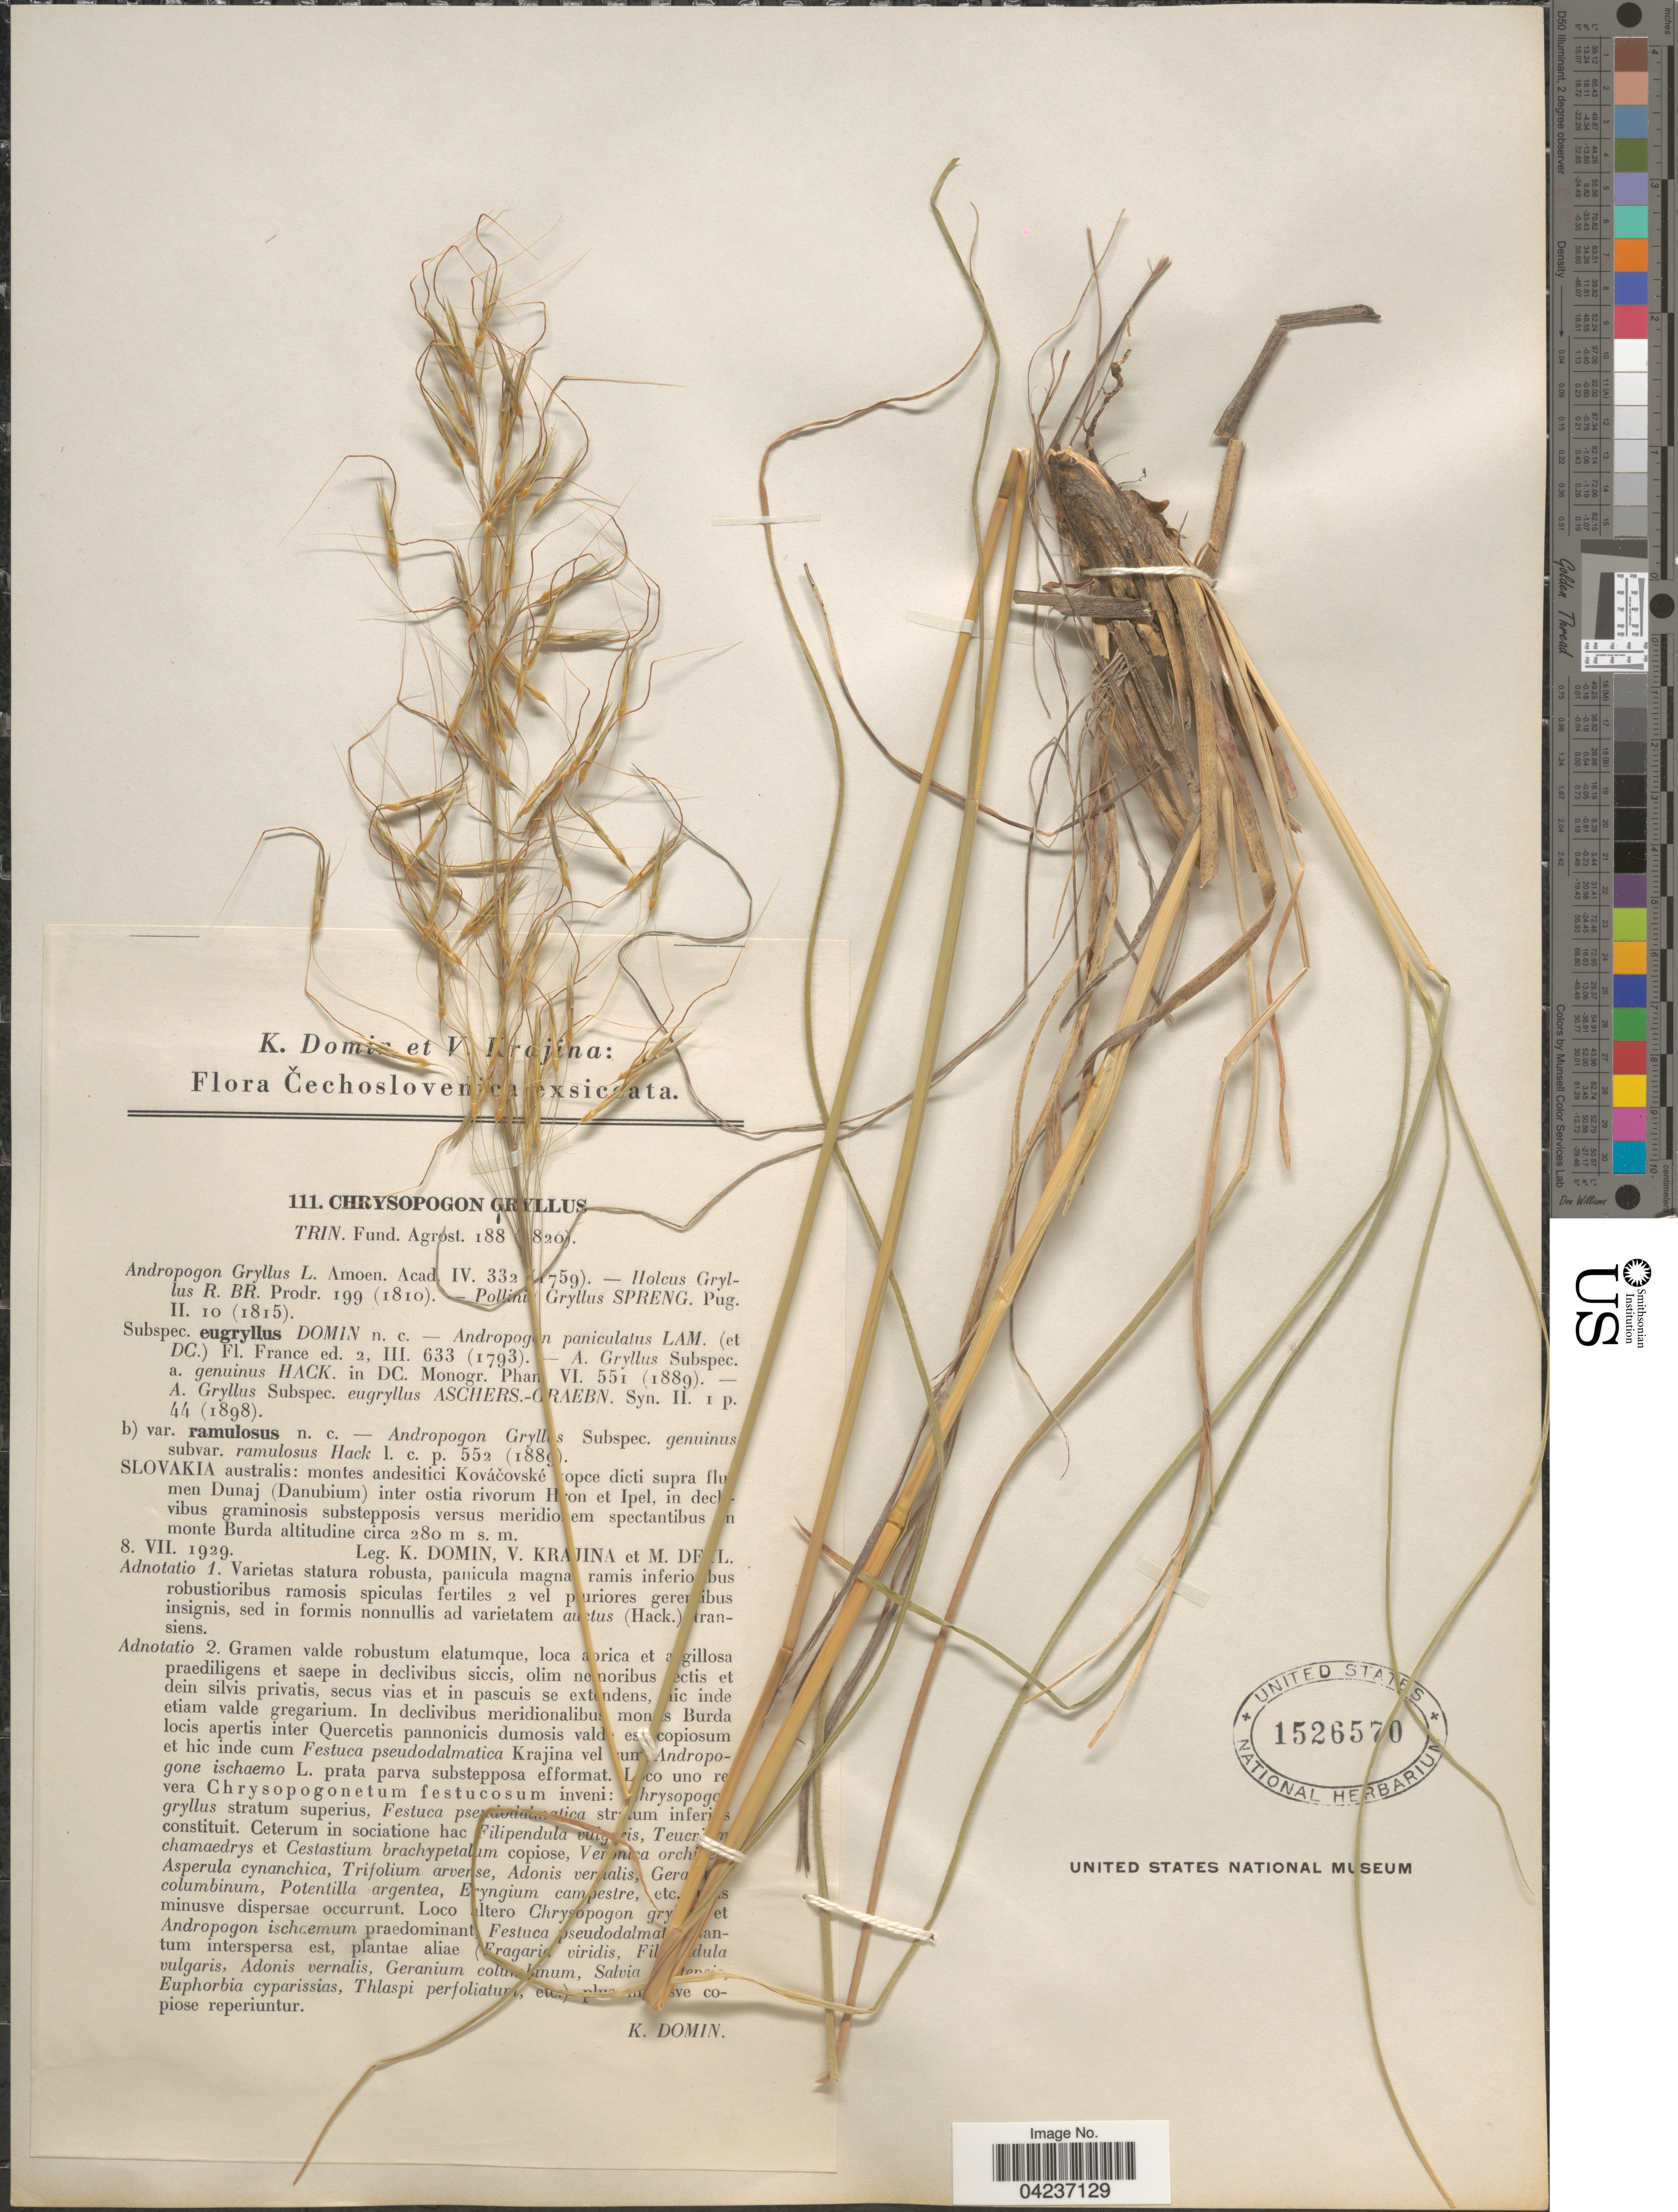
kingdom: Plantae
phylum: Tracheophyta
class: Liliopsida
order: Poales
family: Poaceae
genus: Chrysopogon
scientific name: Chrysopogon gryllus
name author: (L.) Trin.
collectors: K. Domin, V. Krajina & Collector illegible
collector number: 111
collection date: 1929-07-08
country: Slovakia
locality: Čechoslovenica. Slovakia australis: montes andesitici Kováčovské [illegible text]opce dicti supra flumen Dunaj (Danubium) inter ostia rivorum H[illegible text]ron et Ipel, in declivibus graminosis substepposis versus meridio[illegible text]nem spectantibus [illegible text]n monte Burda.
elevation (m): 280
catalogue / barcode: US 1526570